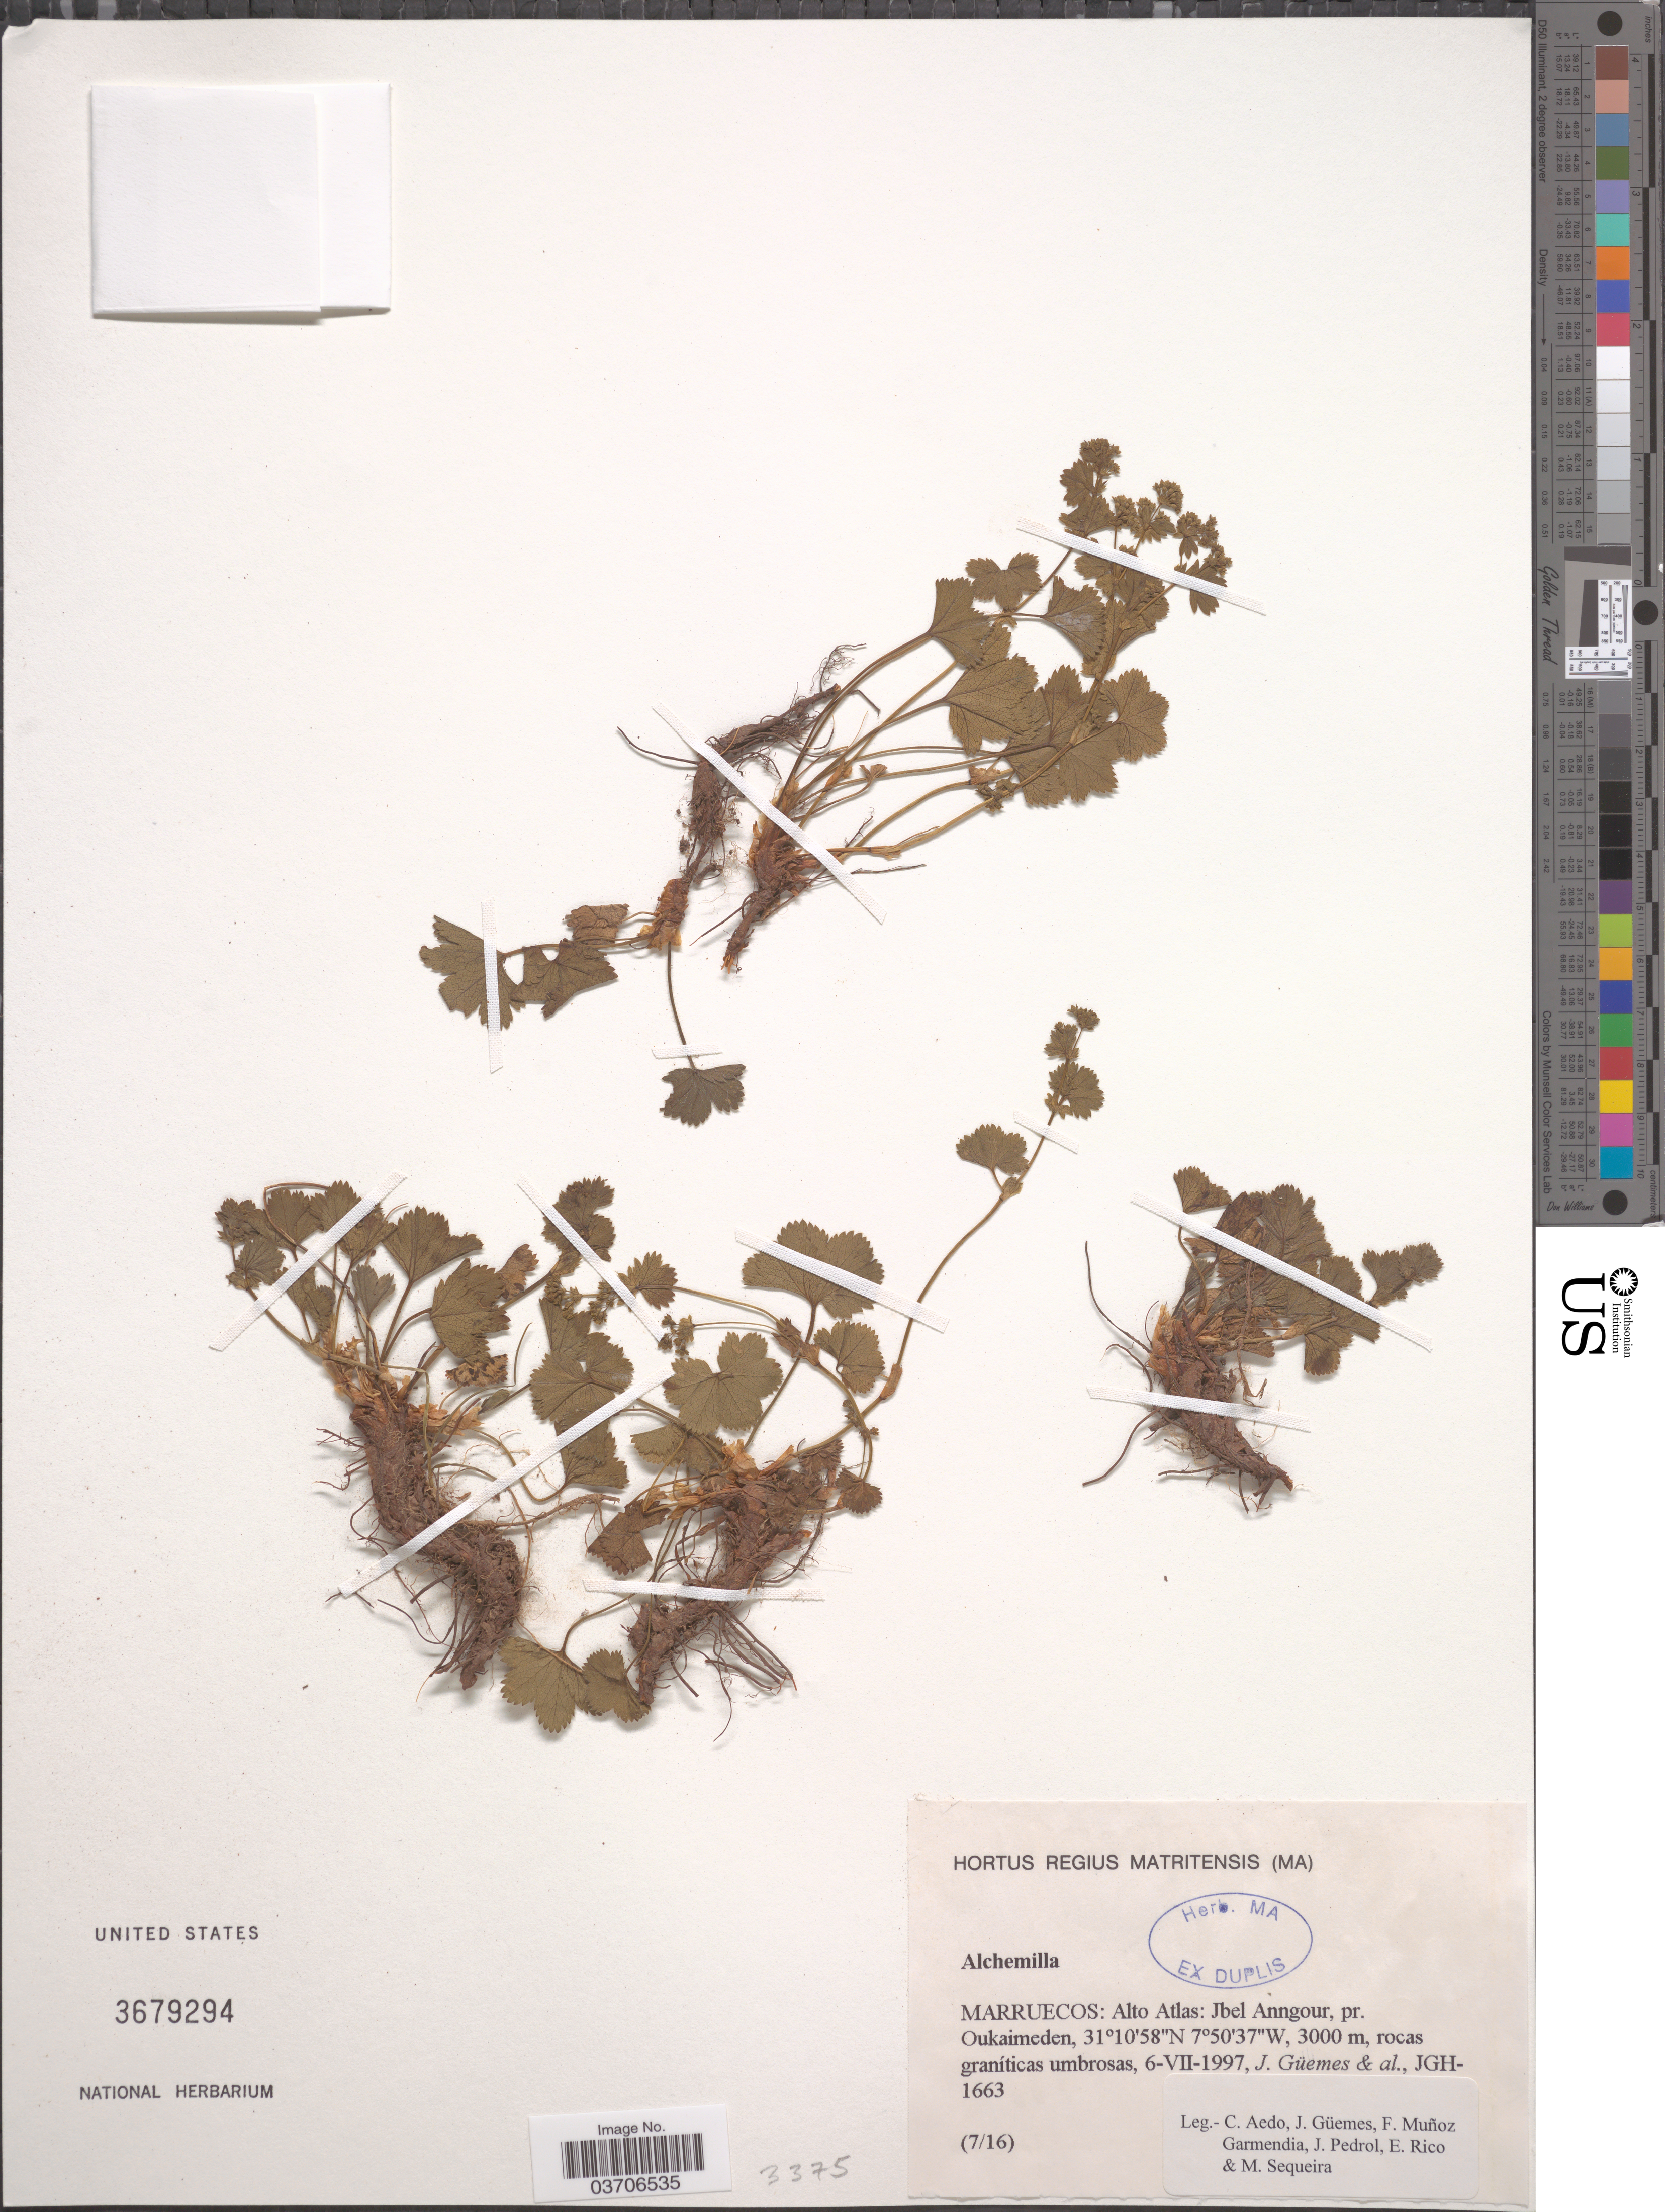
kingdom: Plantae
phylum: Tracheophyta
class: Magnoliopsida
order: Rosales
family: Rosaceae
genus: Alchemilla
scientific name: Alchemilla sp.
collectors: C. Aedo, J. Güemes, F. Muñoz Garmendia, J. Pedrol & et al.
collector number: JGH-1663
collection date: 1997-07-06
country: Morocco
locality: Marruecos: Alto Atlas: Jbel Anngour, pr. Oukaimeden.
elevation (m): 3000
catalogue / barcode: US 3679294